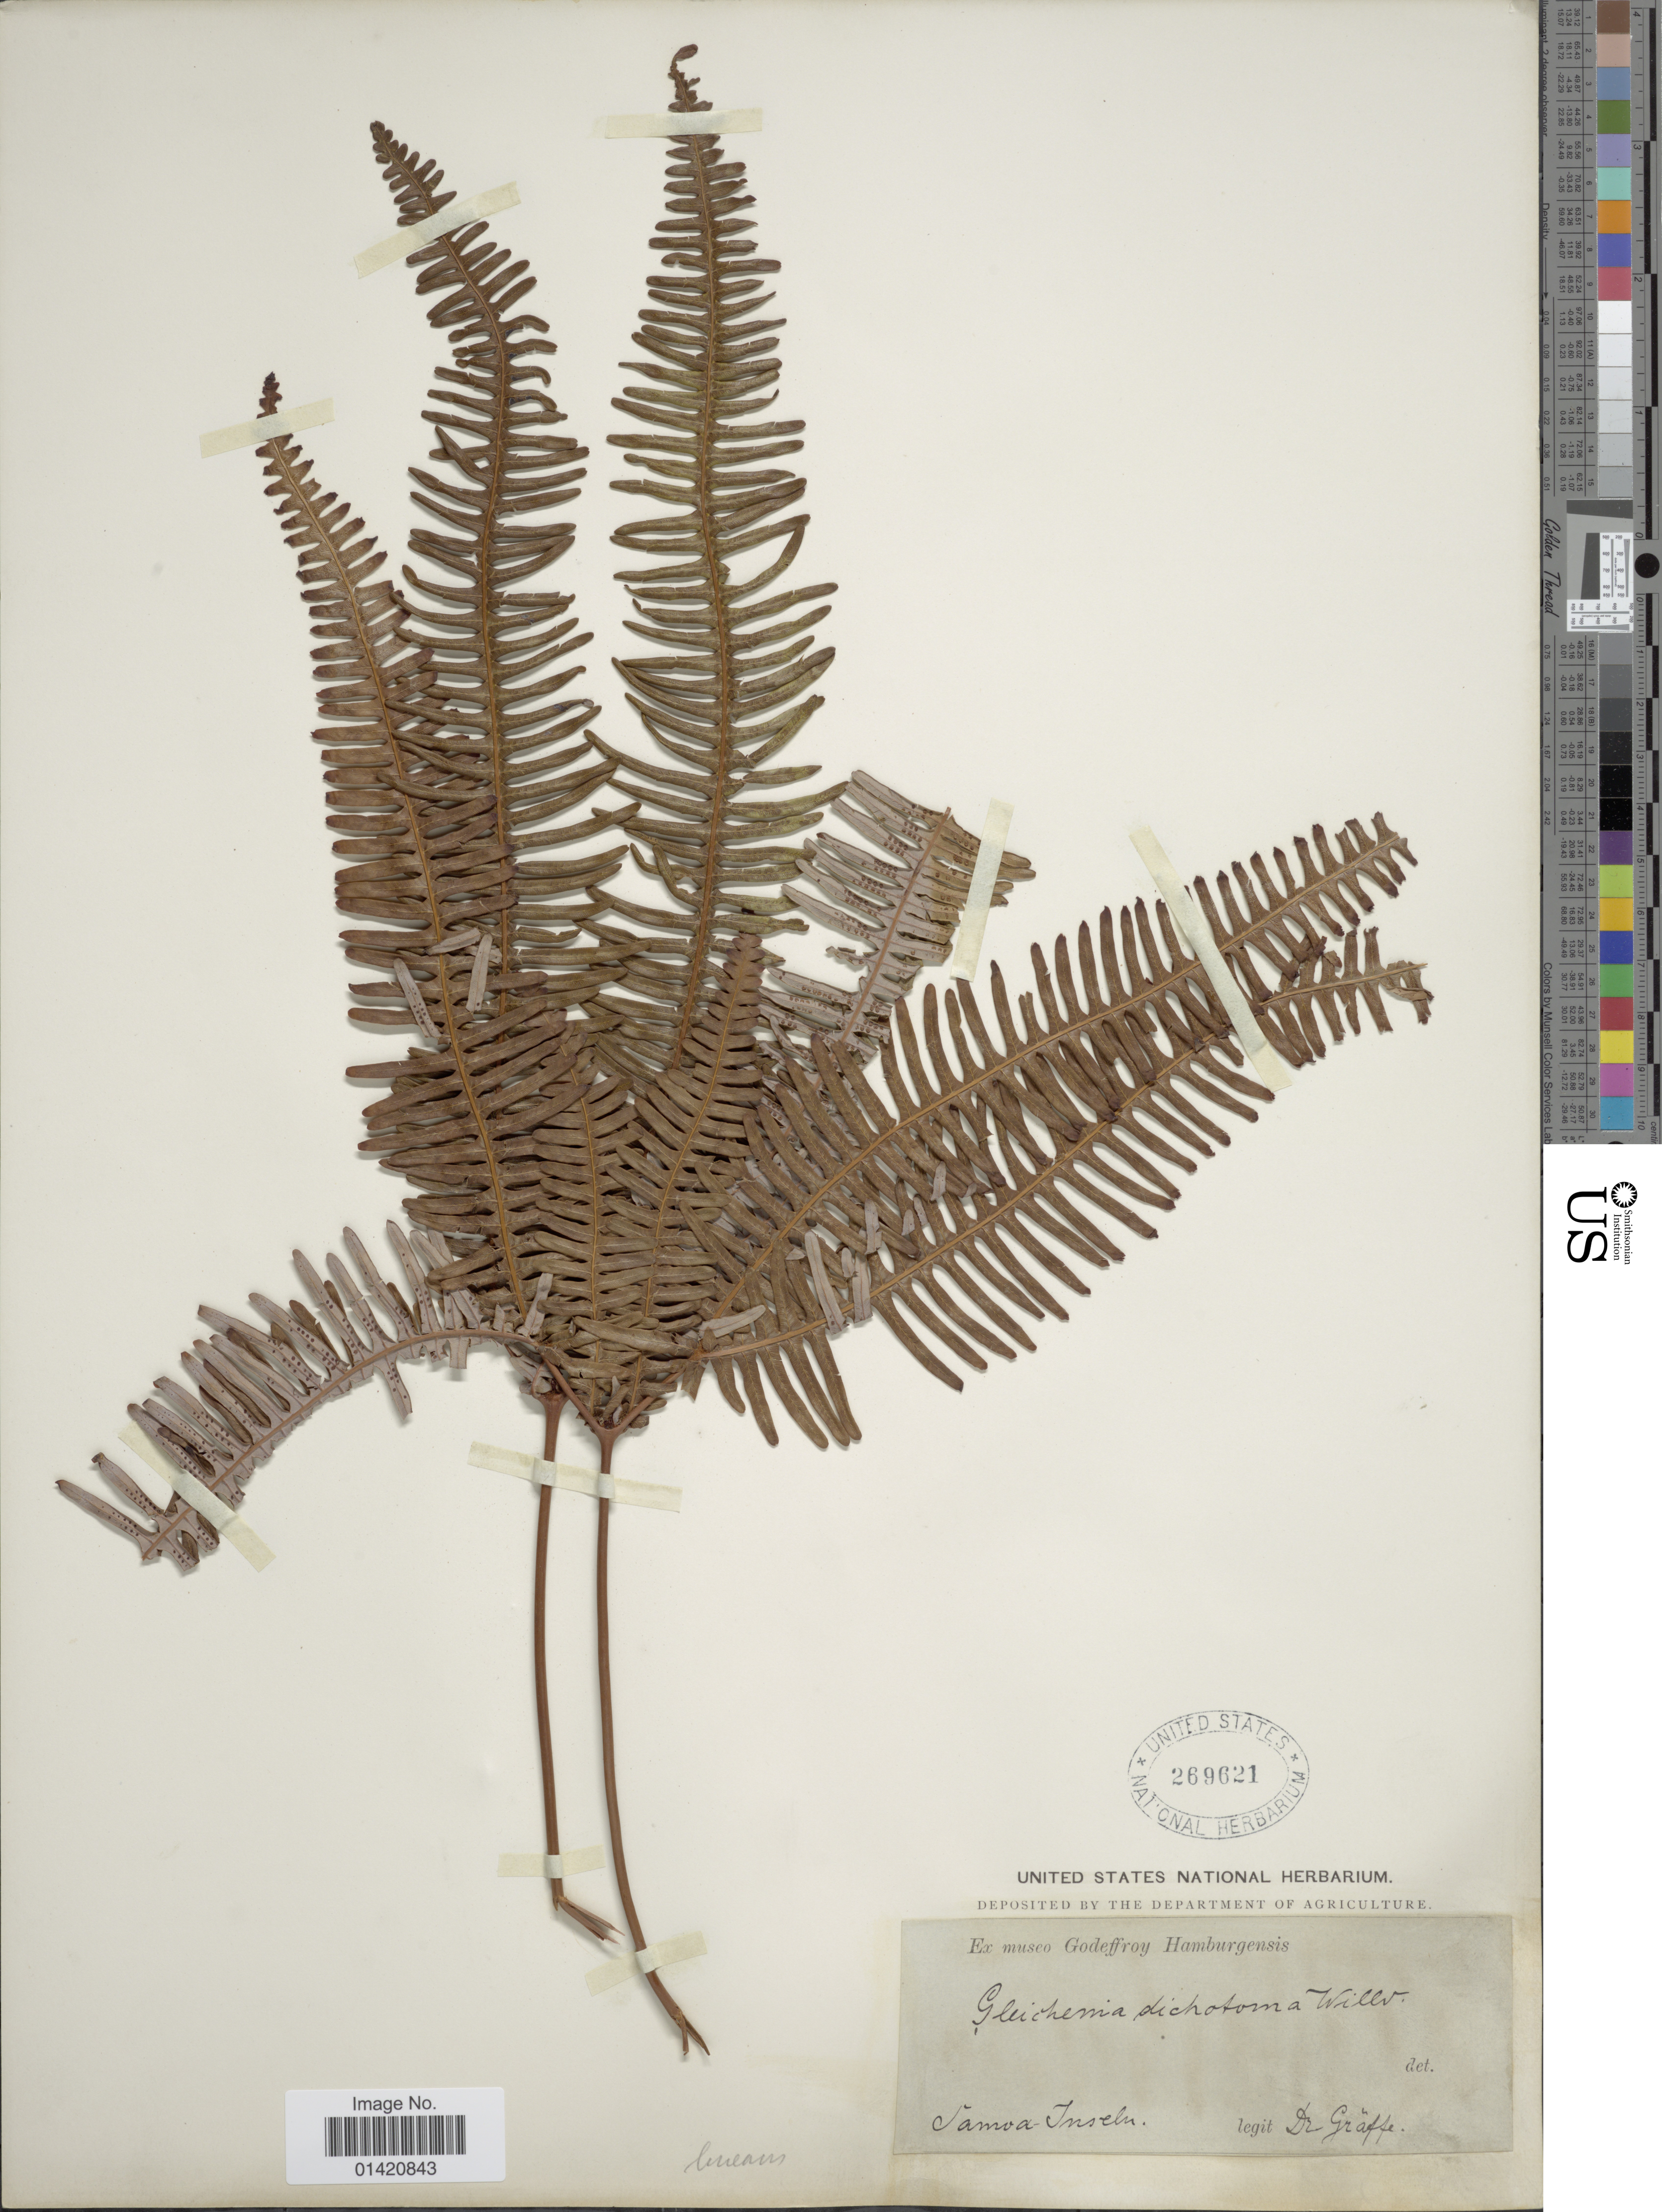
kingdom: Plantae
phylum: Tracheophyta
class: Polypodiopsida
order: Gleicheniales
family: Gleicheniaceae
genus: Dicranopteris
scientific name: Dicranopteris linearis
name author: (Burm. f.) Underw.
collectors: Gräffe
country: Samoa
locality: Samoa-Inseln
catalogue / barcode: US 269621